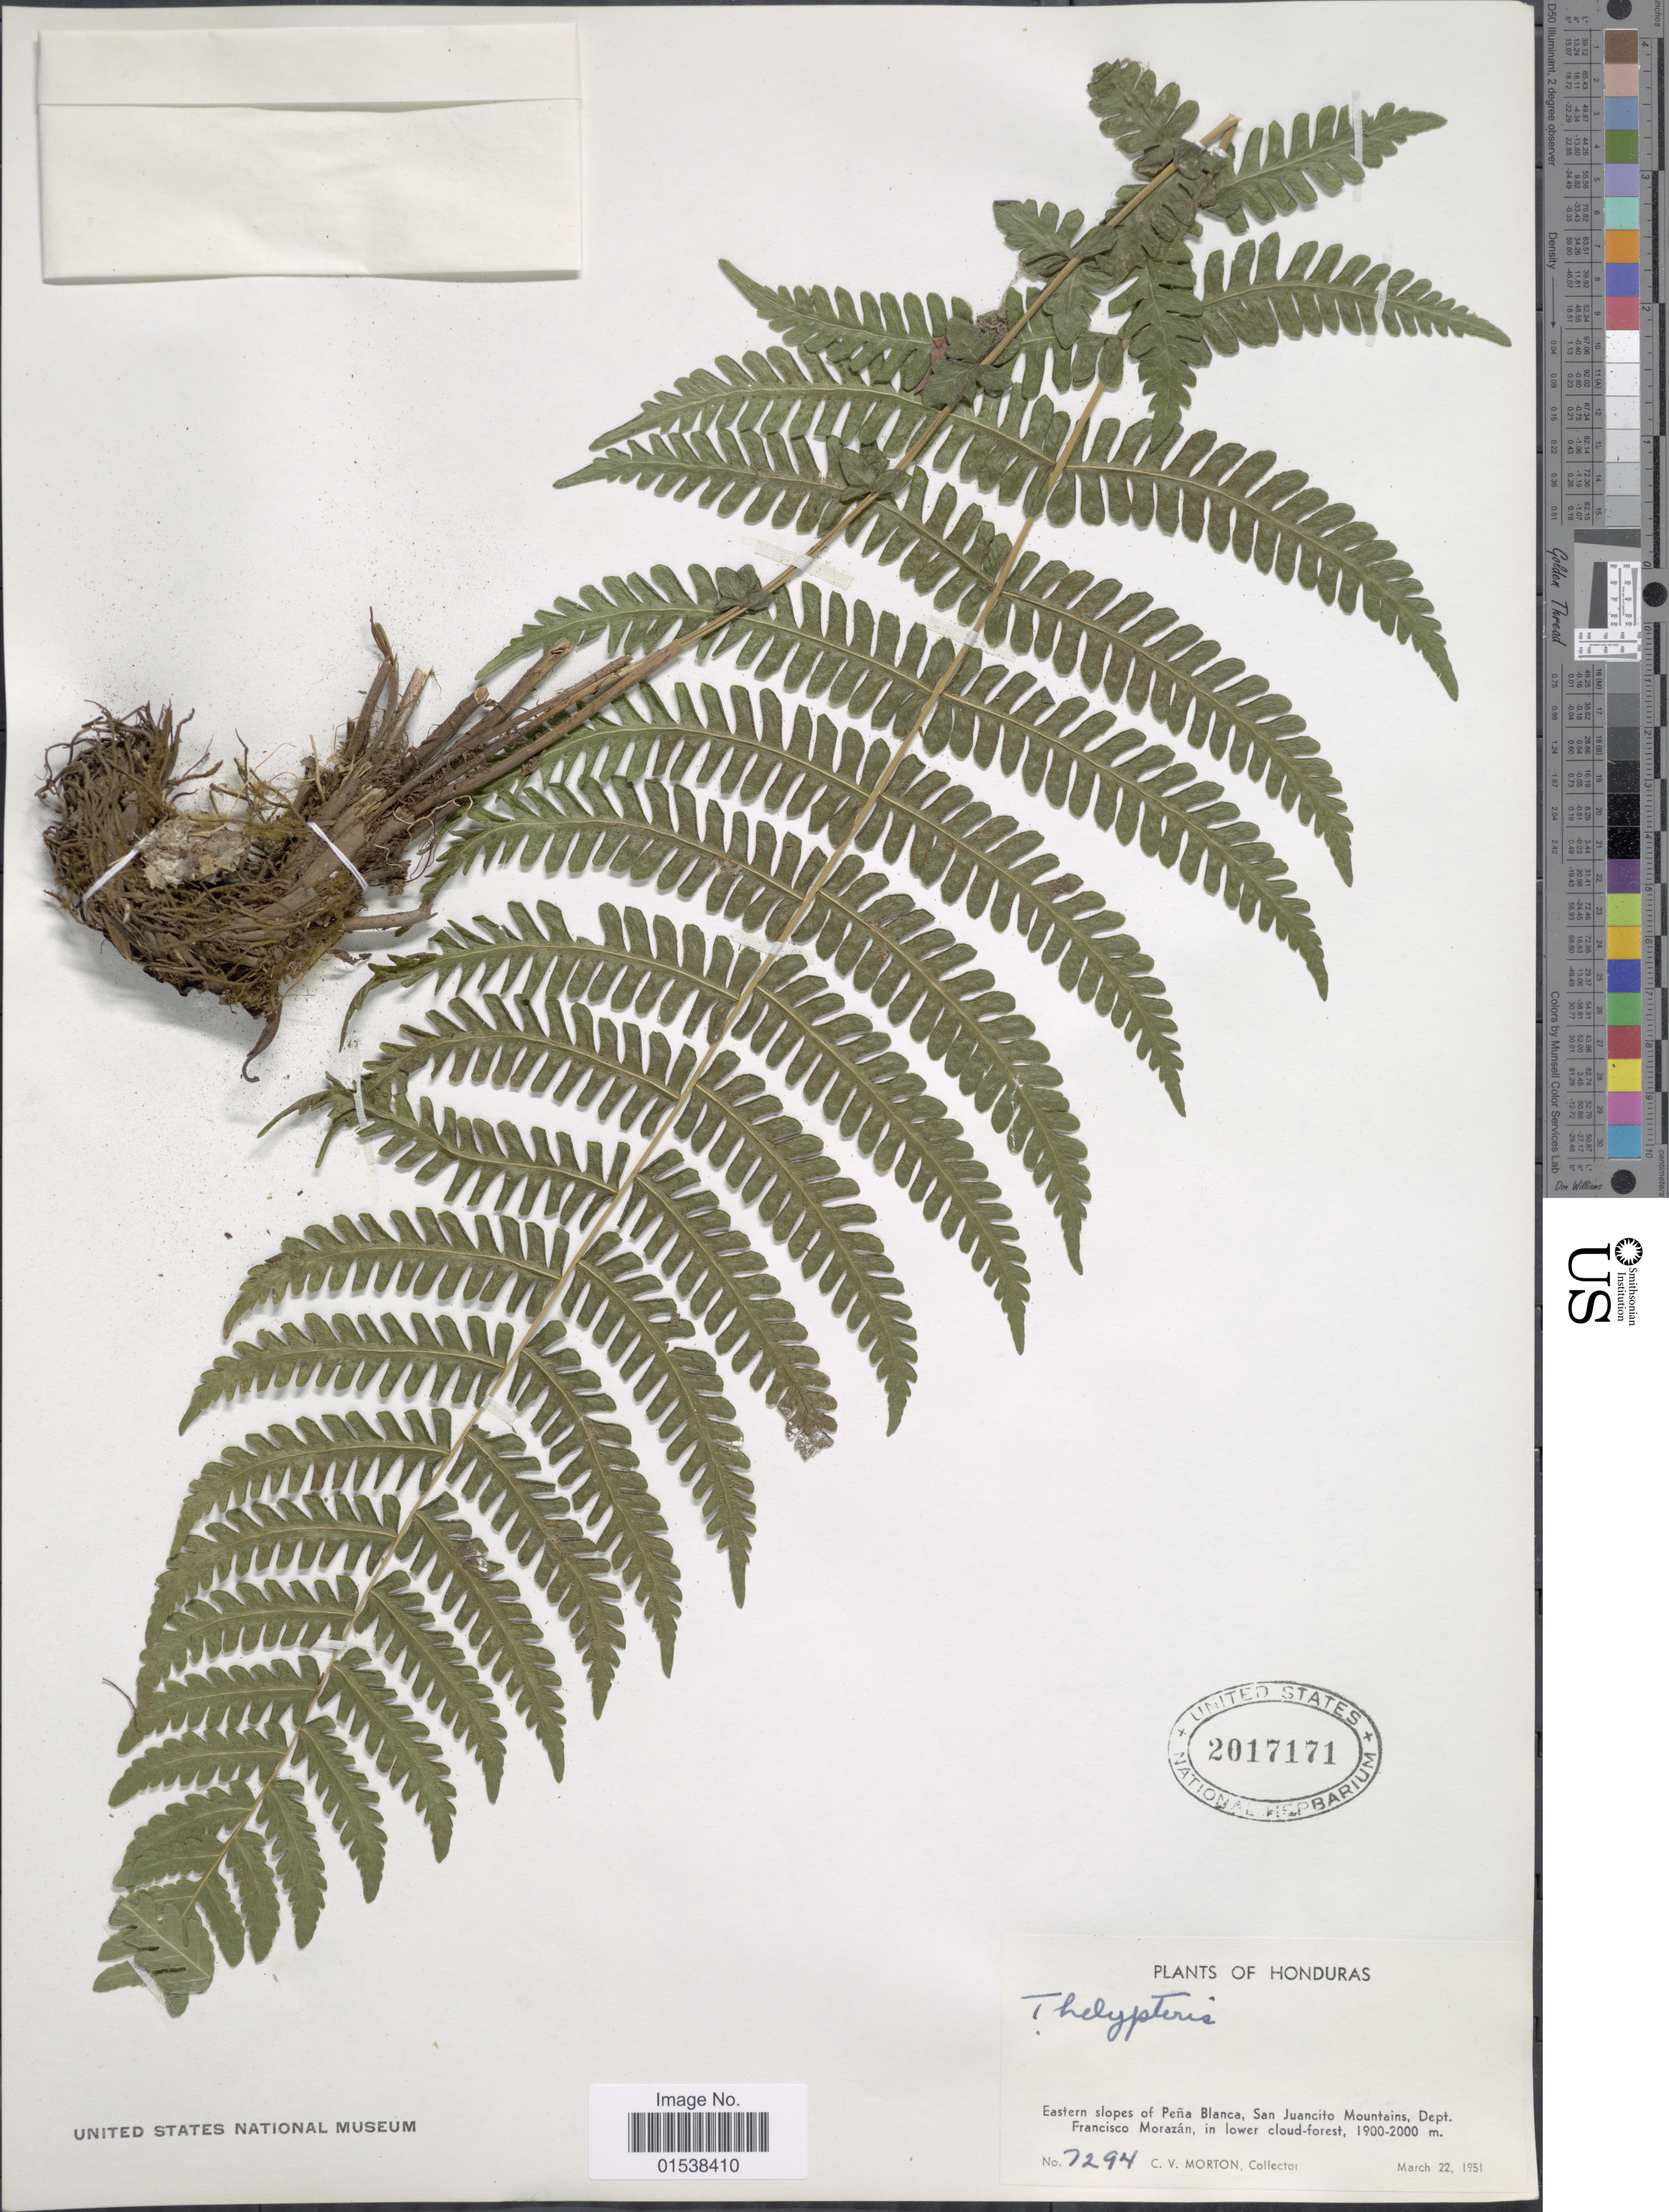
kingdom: Plantae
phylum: Tracheophyta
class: Polypodiopsida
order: Polypodiales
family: Thelypteridaceae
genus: Amauropelta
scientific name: Amauropelta melanochlaena (C. Chr.) comb. nov., ined 2015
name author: (C. Chr.)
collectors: C. V. Morton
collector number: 7294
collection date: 1951-03-22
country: Honduras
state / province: Fco. Morazán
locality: Eastern slopes of Pena Blanca, San Juancito Mountains, Dept. Francisco Morazan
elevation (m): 1900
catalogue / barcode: US 2017171